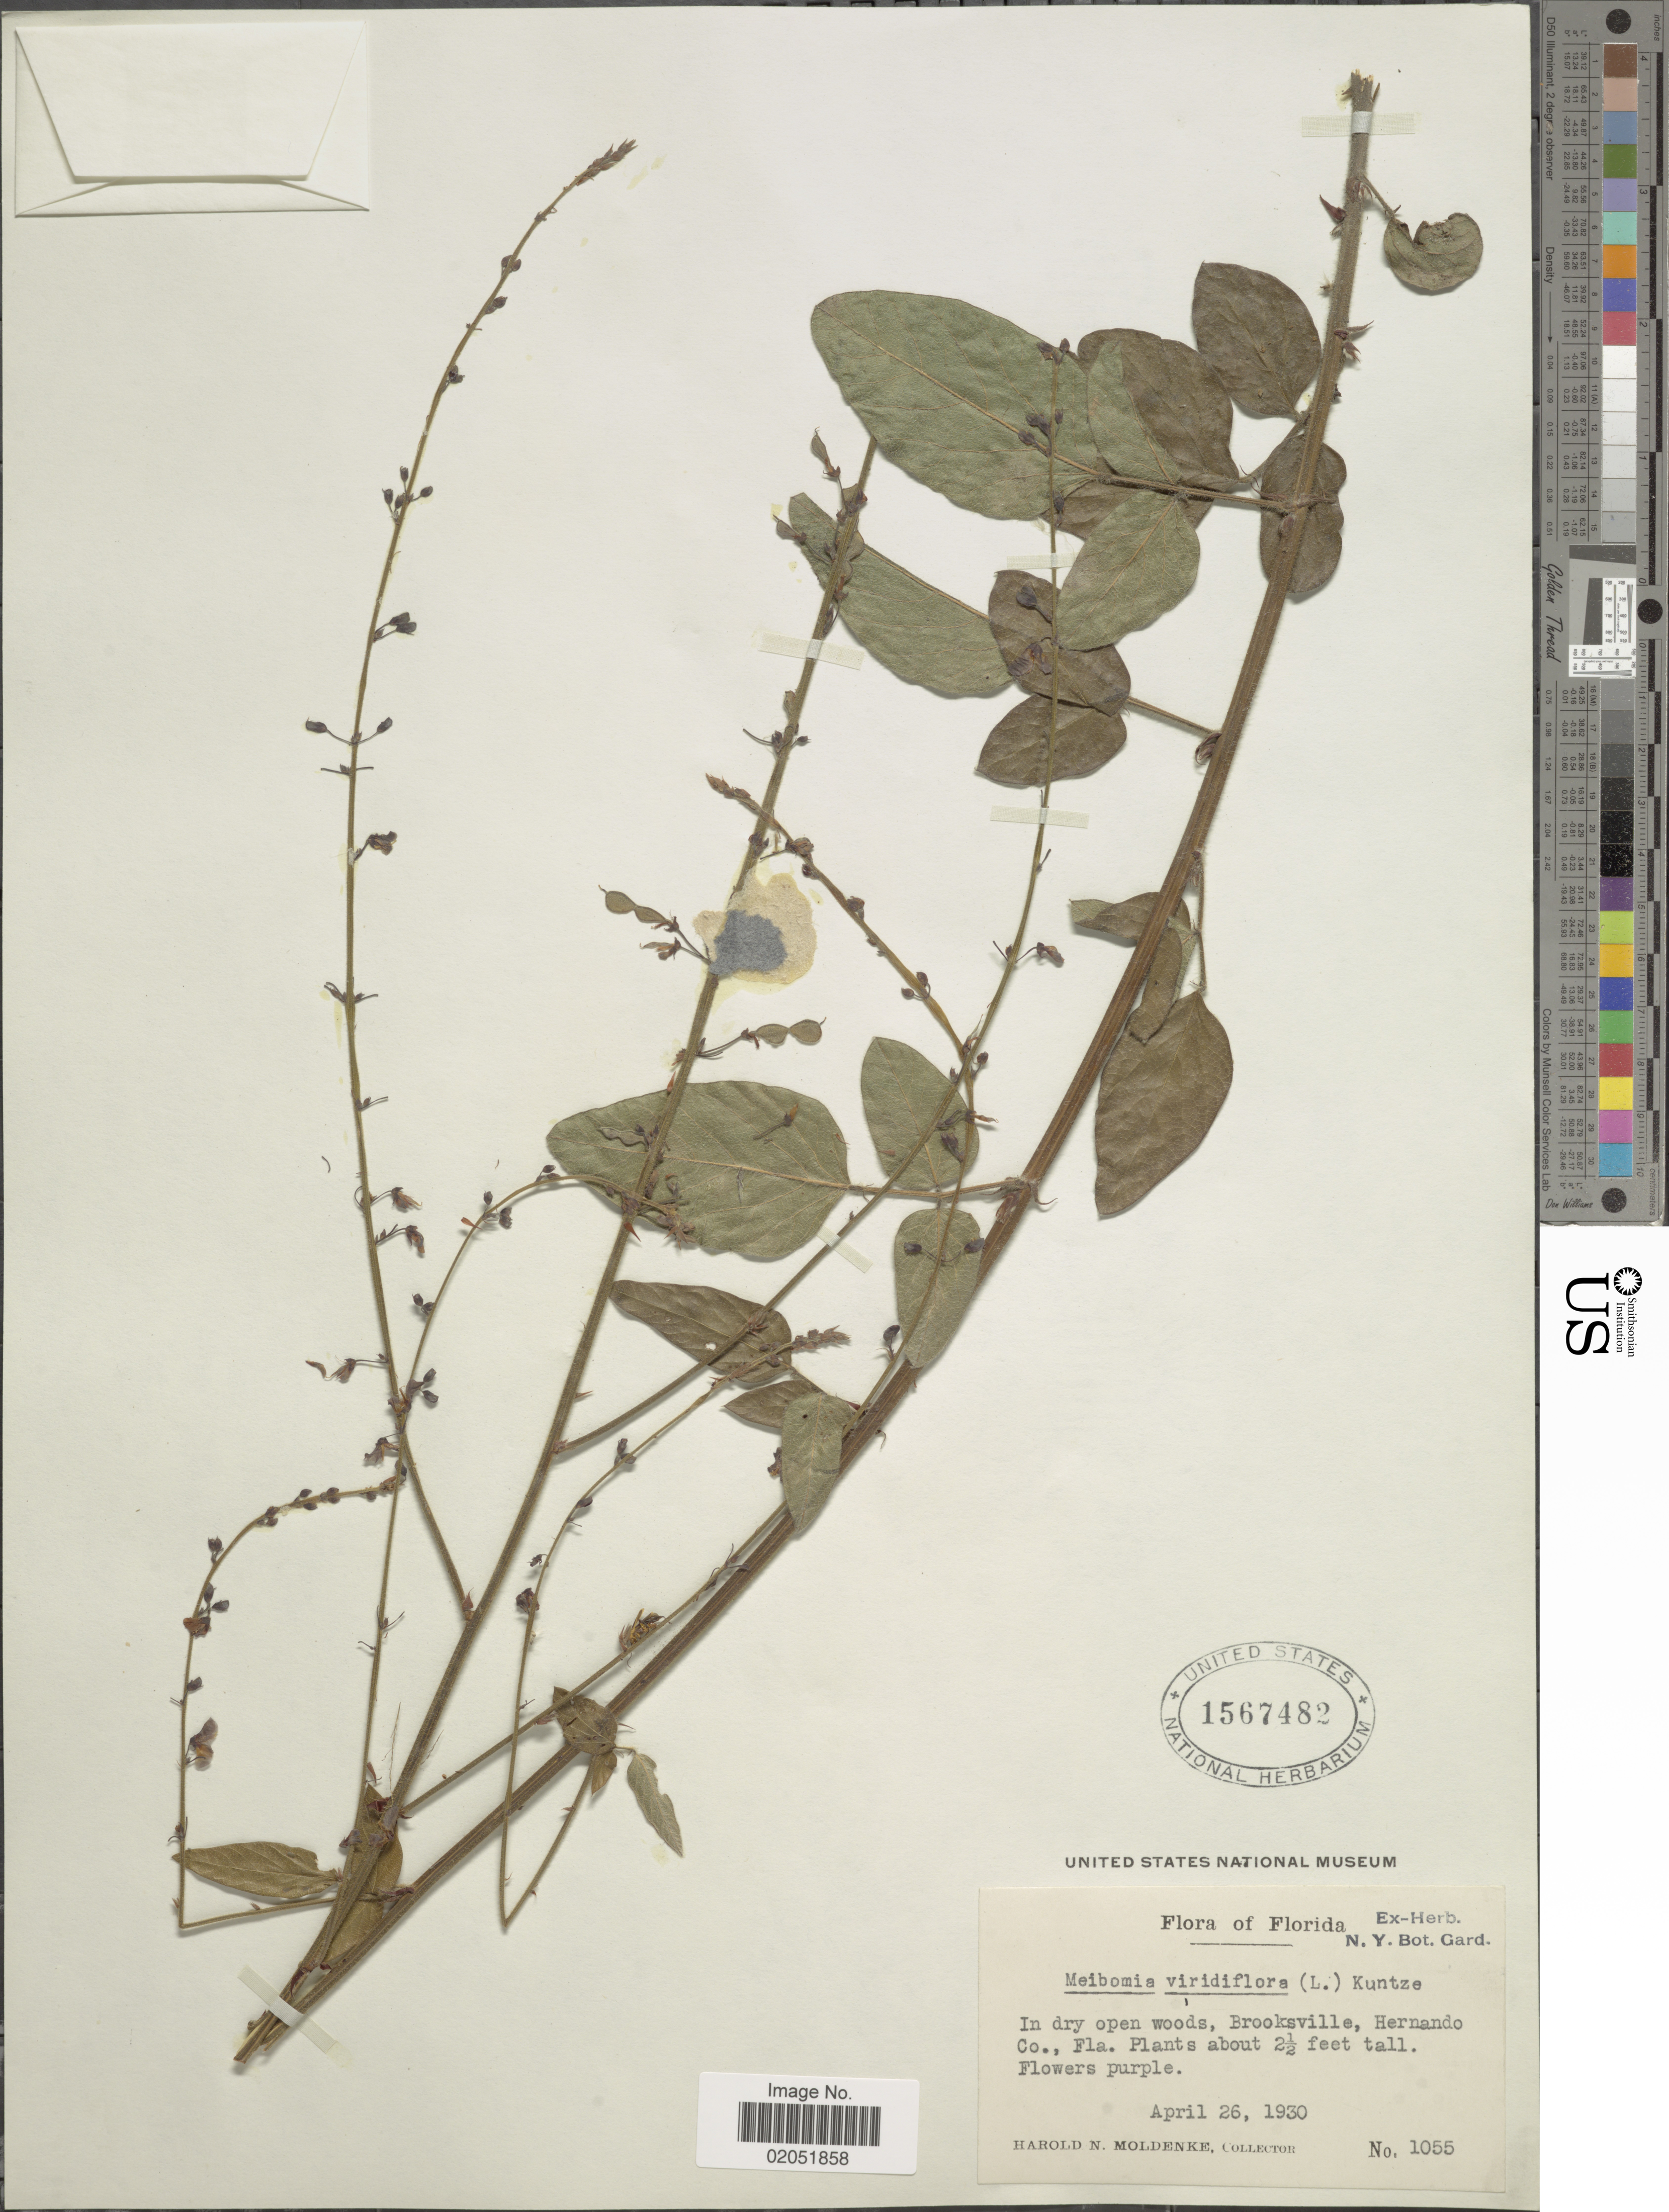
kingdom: Plantae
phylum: Tracheophyta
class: Magnoliopsida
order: Fabales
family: Fabaceae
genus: Desmodium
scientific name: Desmodium viridiflorum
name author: (L.) DC.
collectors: H. N. Moldenke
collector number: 1055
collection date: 1930-04-26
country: United States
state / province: Florida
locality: Florida, Hernando Co., Fla.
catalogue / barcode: US 1567482